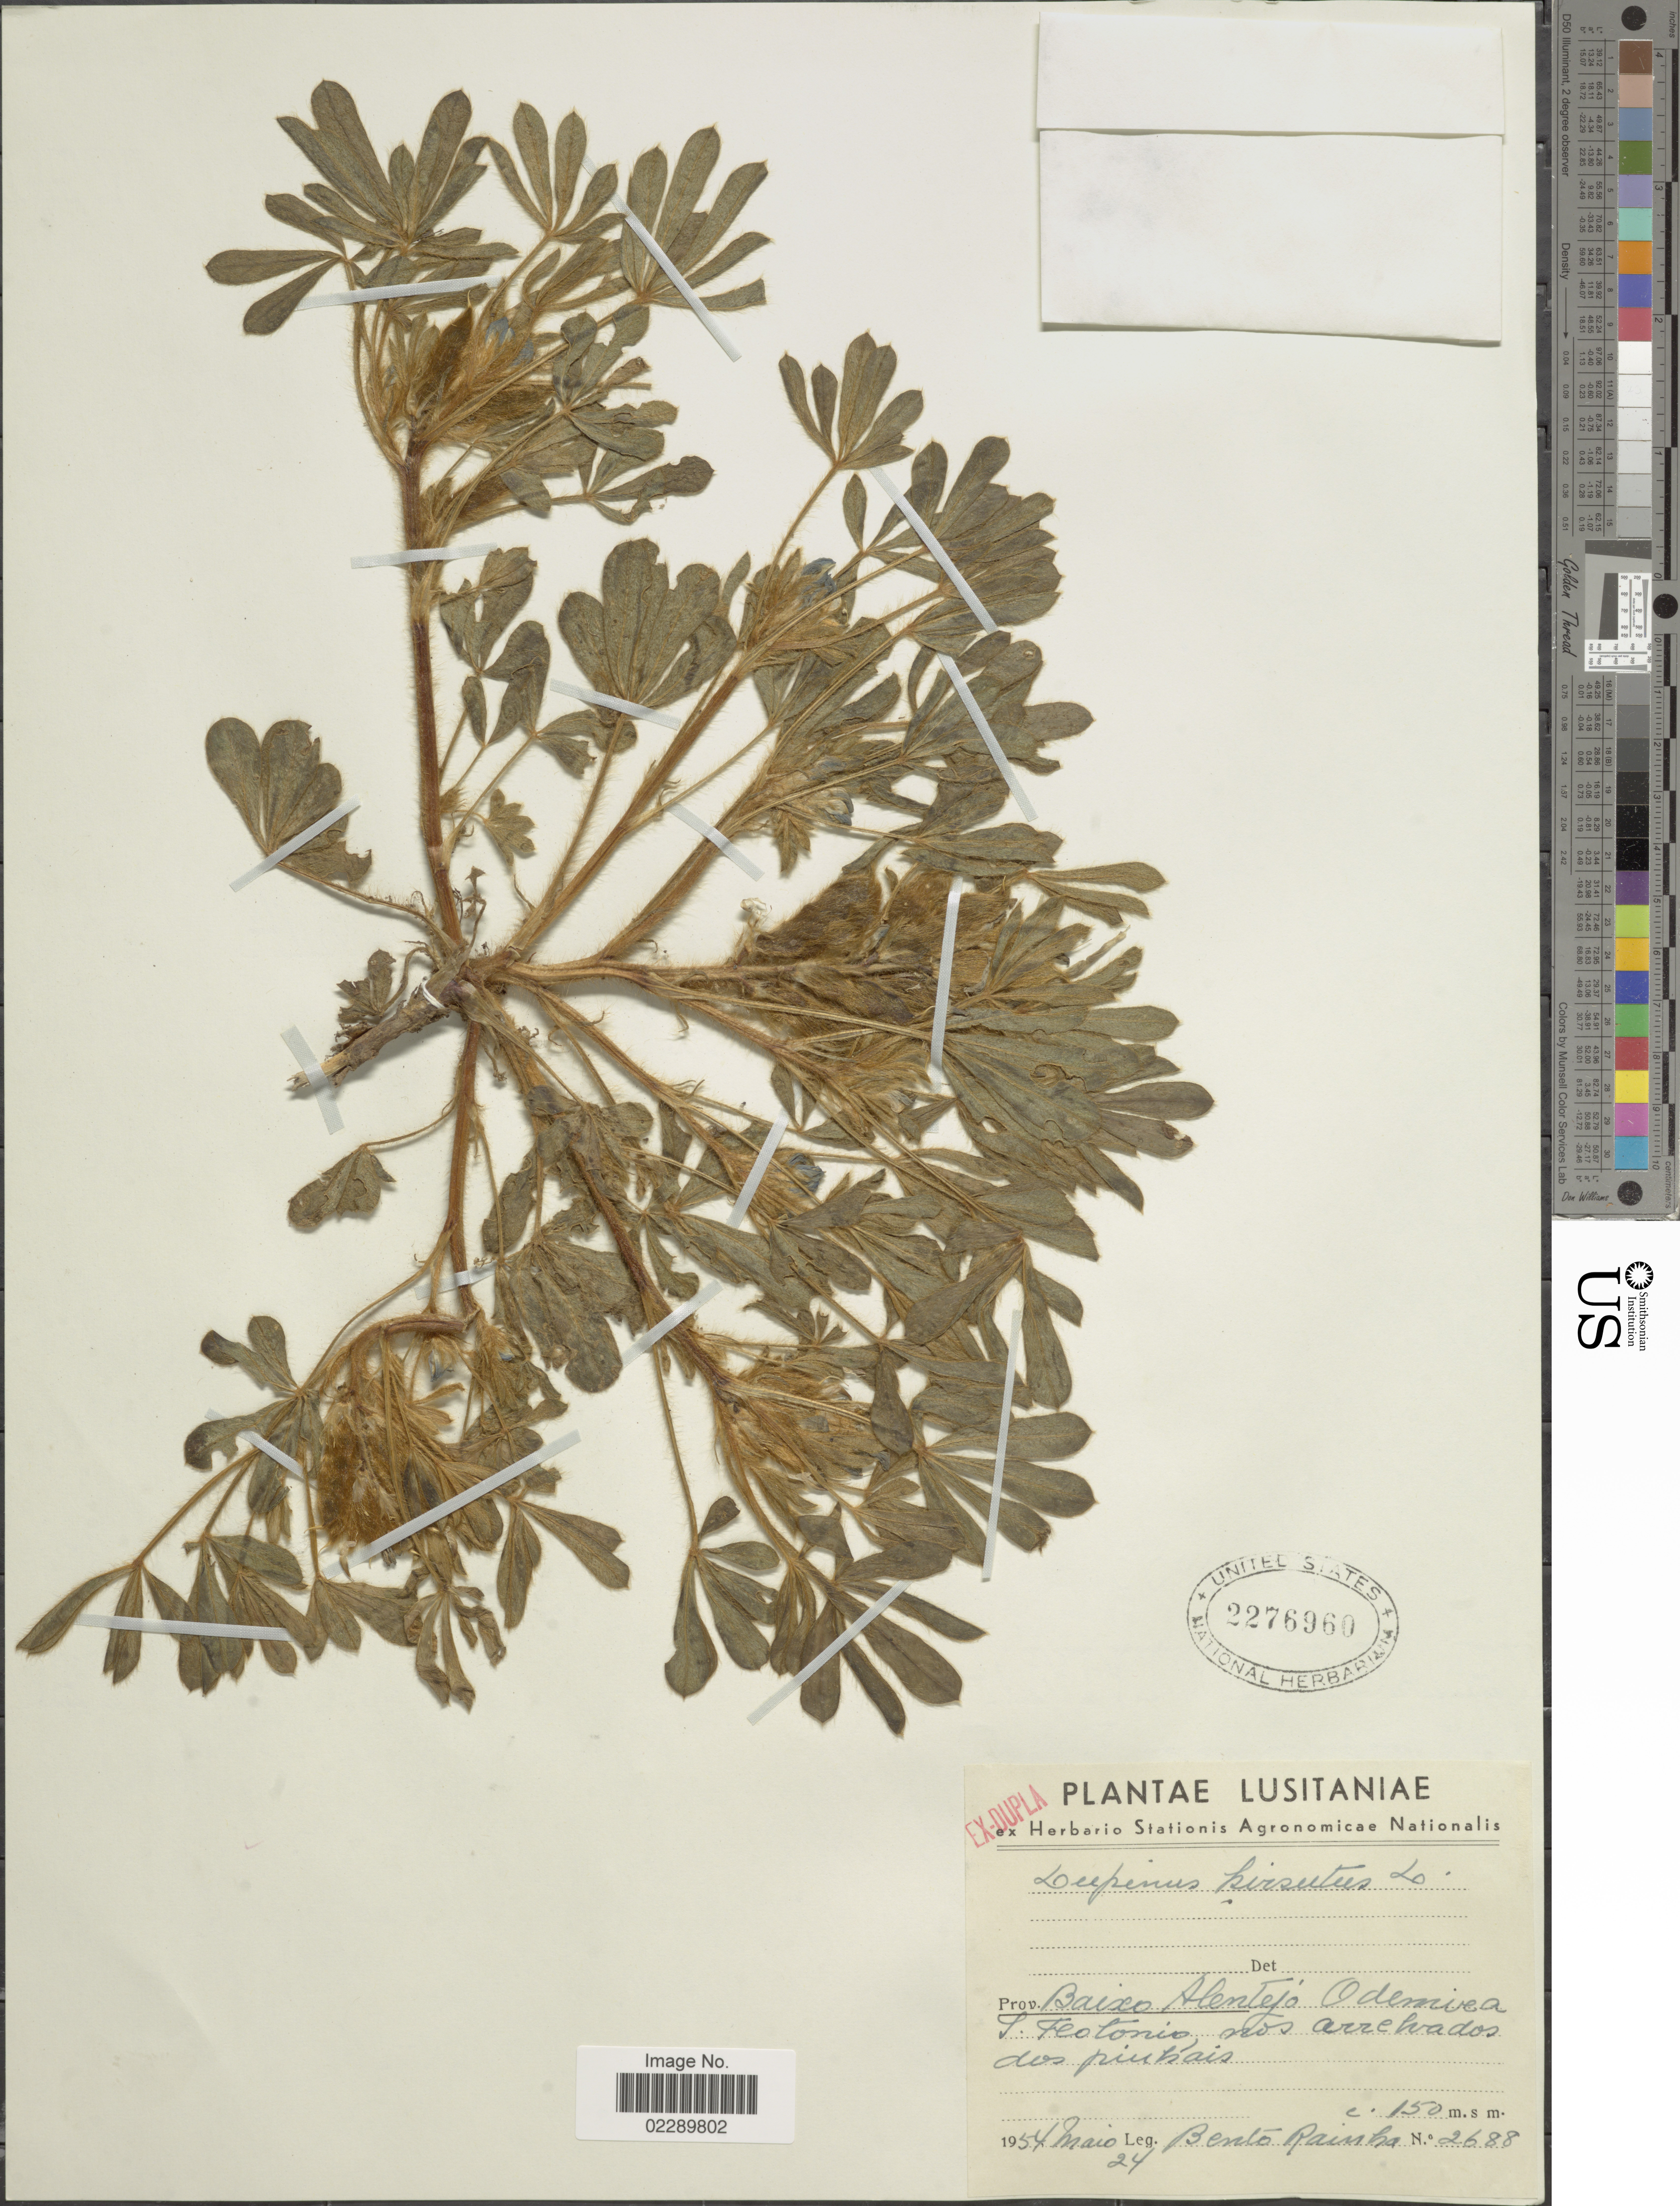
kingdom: Plantae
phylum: Tracheophyta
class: Magnoliopsida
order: Fabales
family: Fabaceae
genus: Lupinus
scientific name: Lupinus pilosus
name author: L.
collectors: B. Rainha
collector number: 2688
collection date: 1954-05-24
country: Portugal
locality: Lusitaniae. Prov. Baixo Alentejo. Odemivea S. Feotonio, nos arrehados dos pinhais. [interpreted]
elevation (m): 150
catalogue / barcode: US 2276960